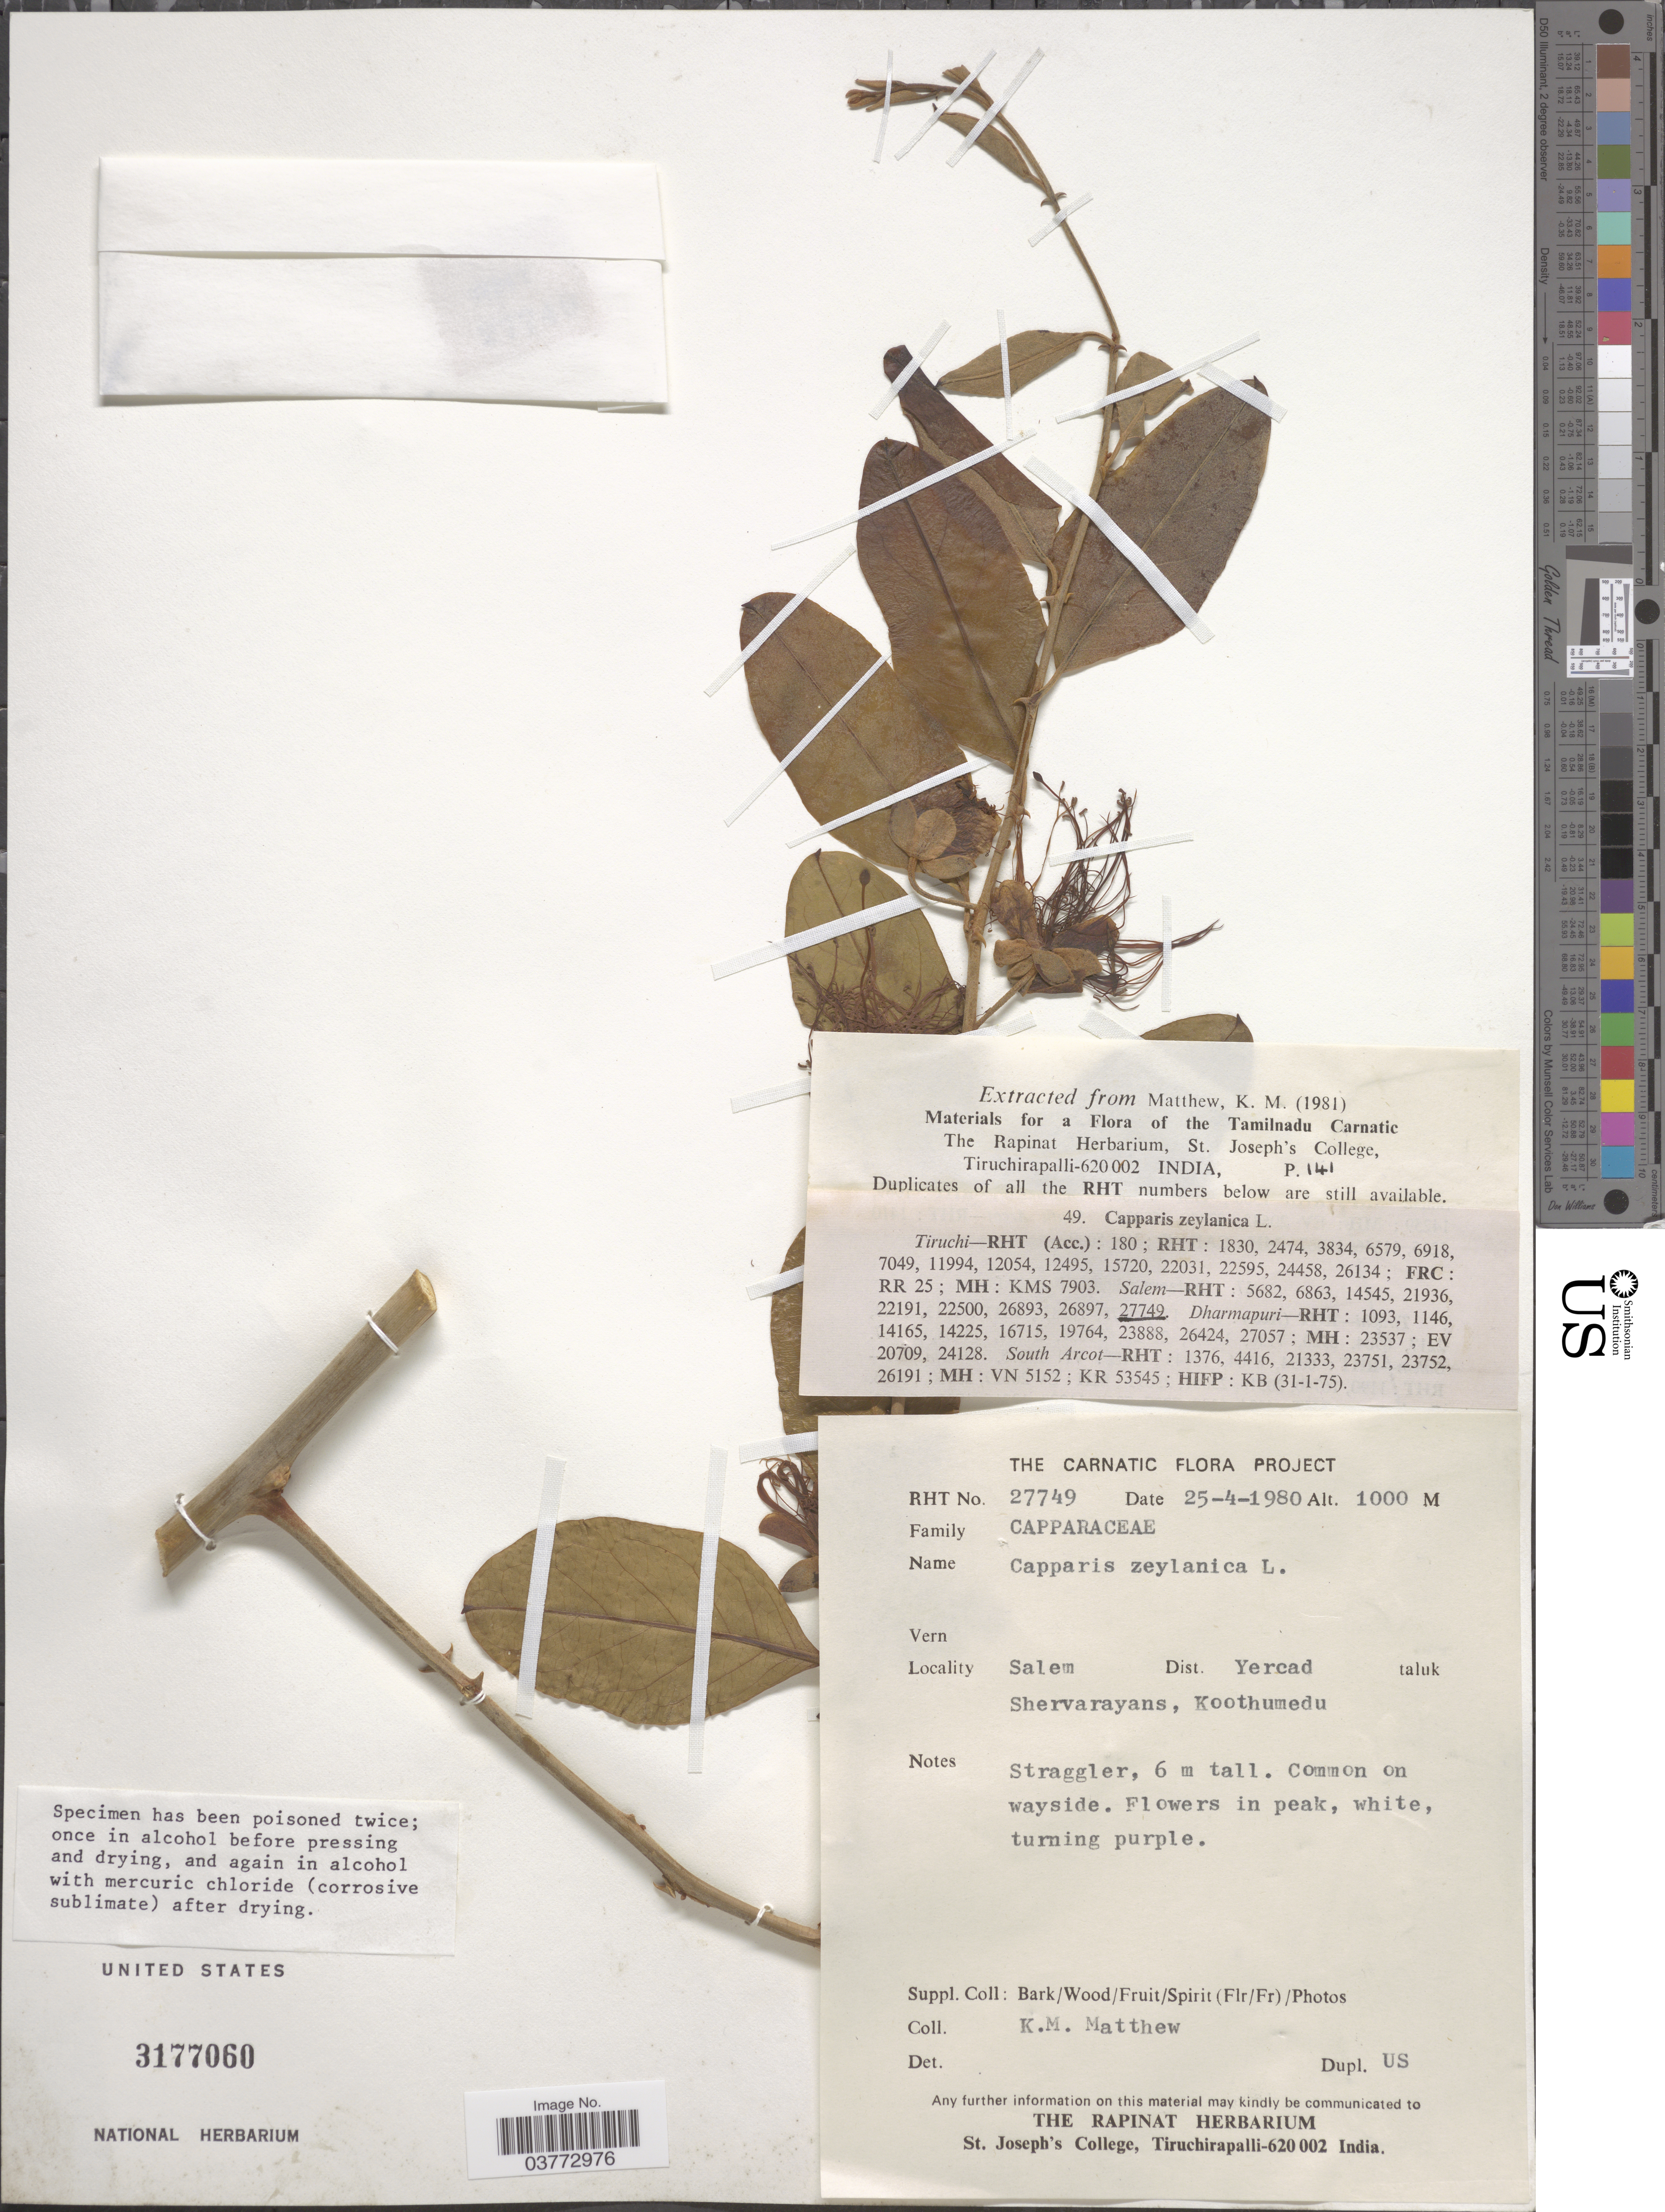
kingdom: Plantae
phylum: Tracheophyta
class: Magnoliopsida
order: Brassicales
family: Capparaceae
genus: Capparis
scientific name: Capparis zeylanica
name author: L.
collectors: K. M. Matthew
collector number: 27749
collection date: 1980-04-25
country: India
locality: Salem. Dist. Yercad taluk. Shervarayans, Koothumedu.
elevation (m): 1000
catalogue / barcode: US 3177060